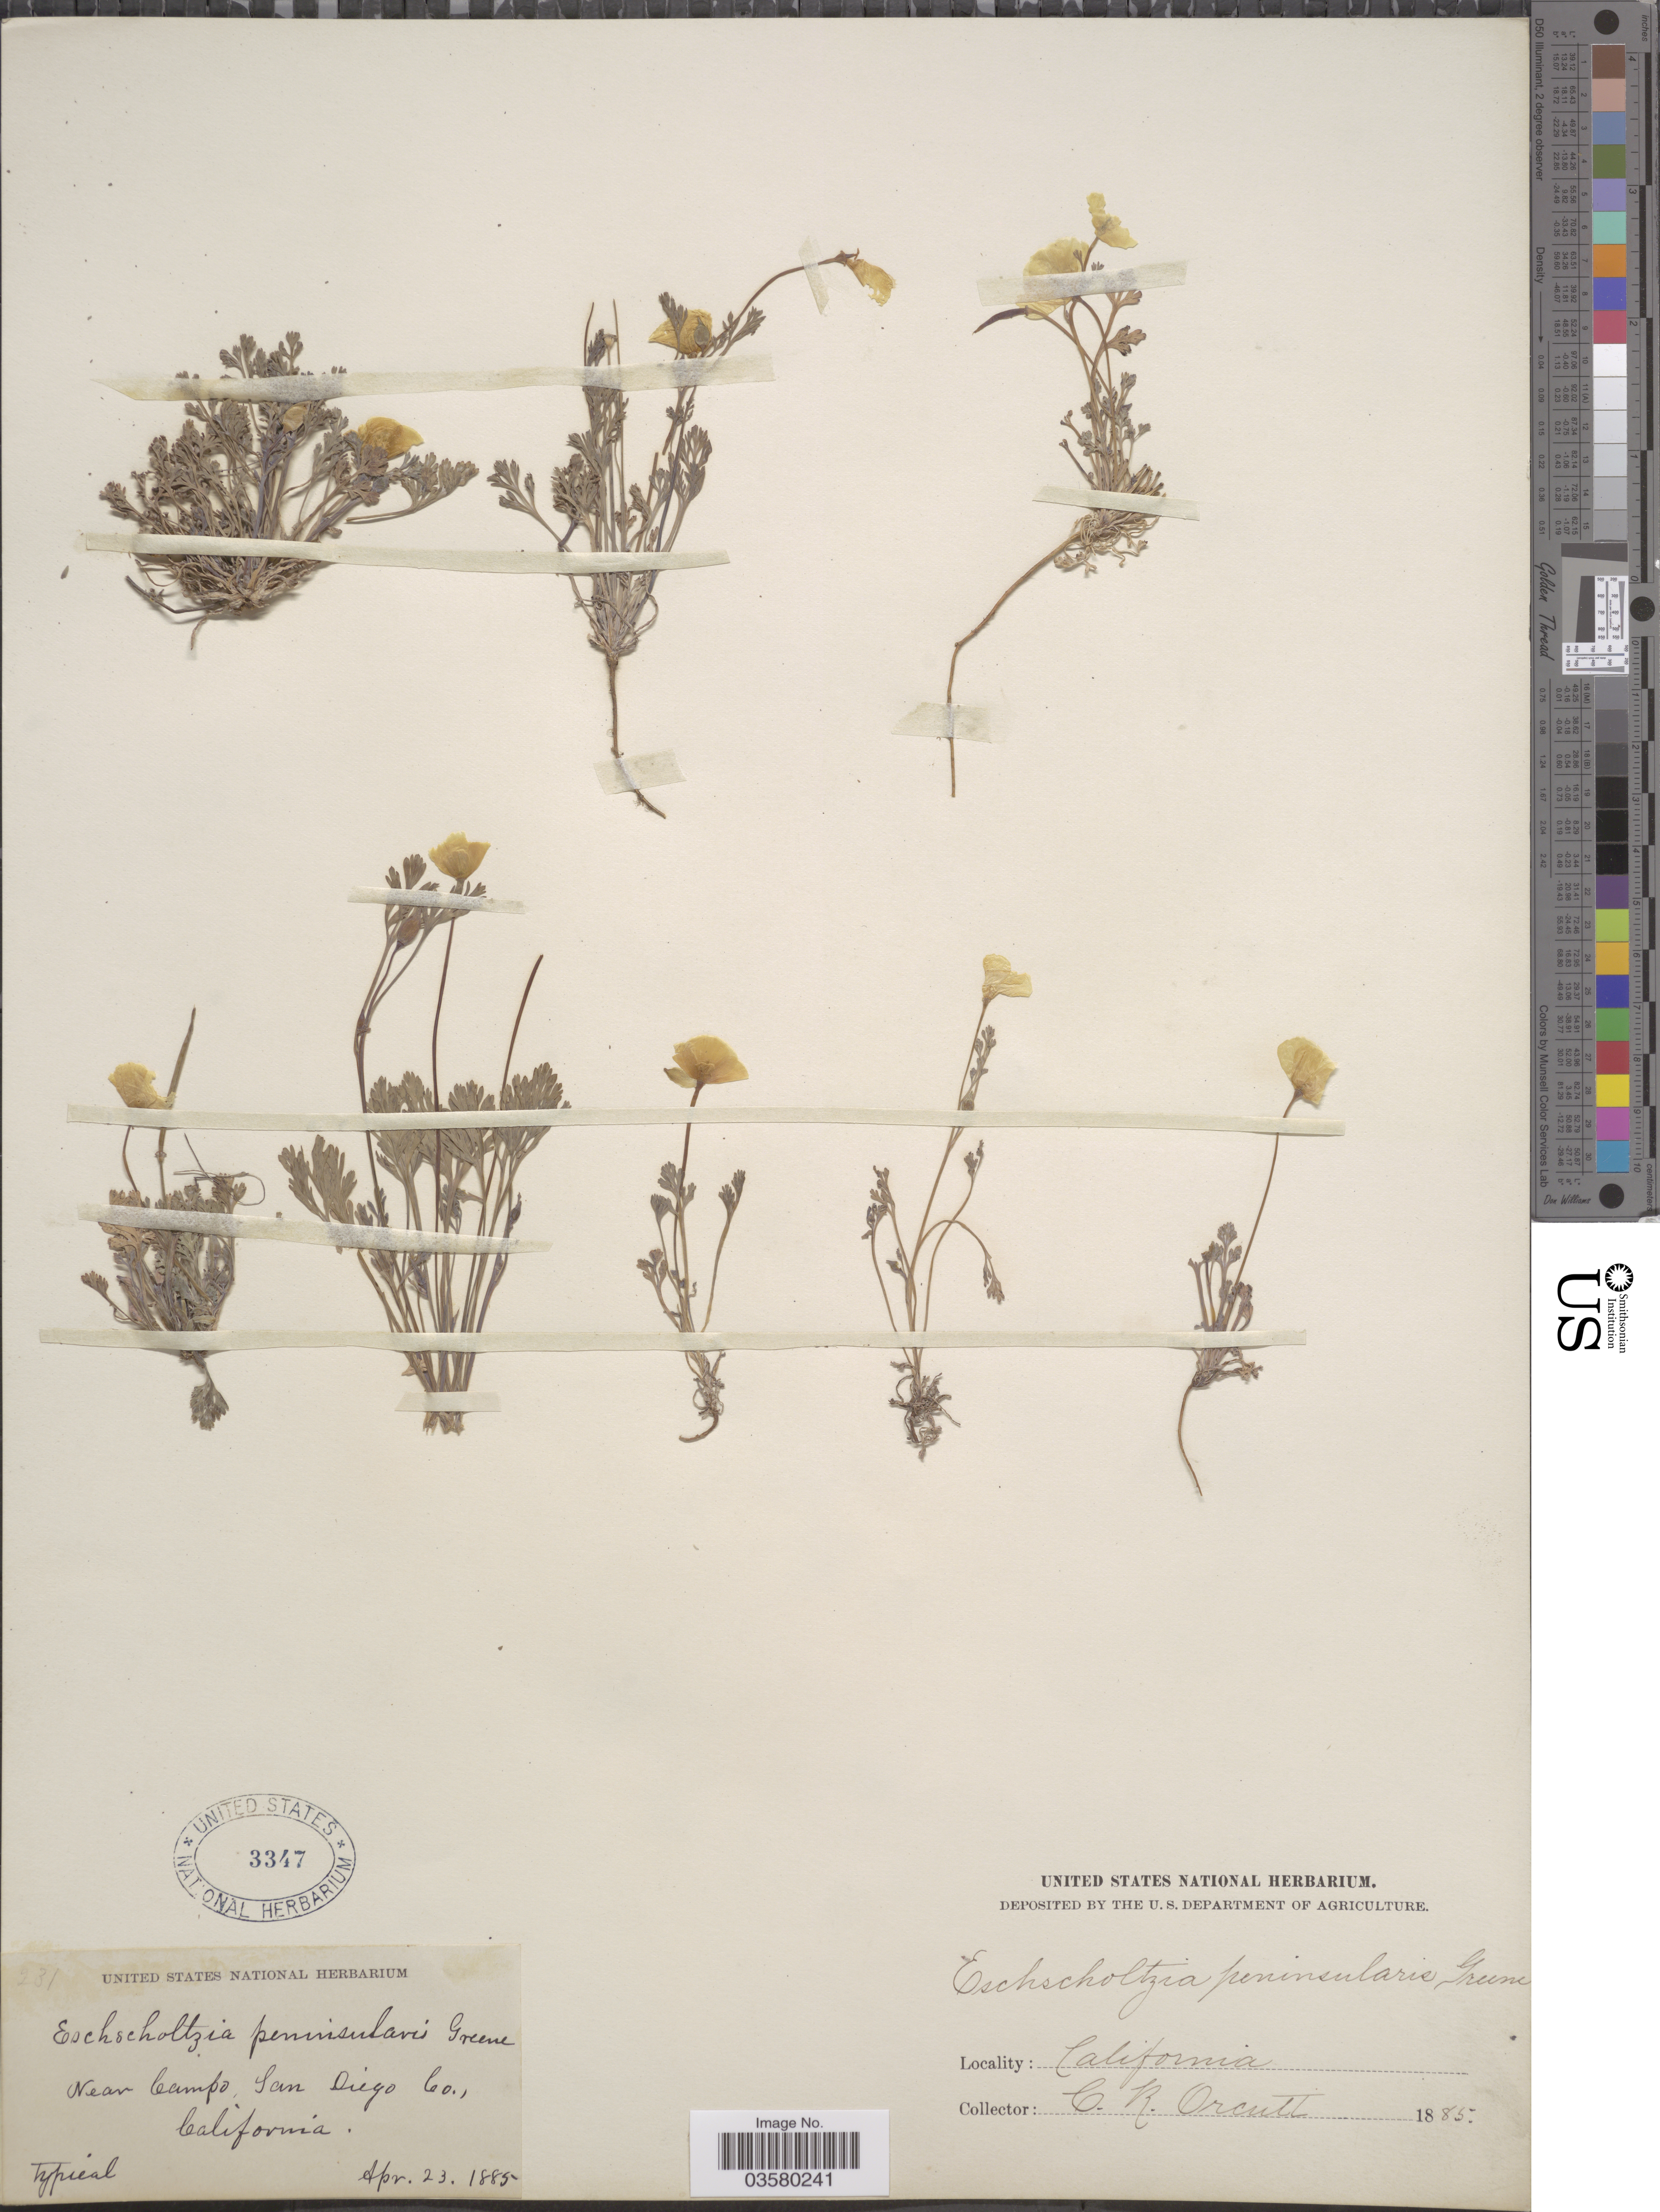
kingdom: Plantae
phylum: Tracheophyta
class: Magnoliopsida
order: Ranunculales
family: Papaveraceae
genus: Eschscholzia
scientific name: Eschscholzia californica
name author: Cham.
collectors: C. R. Orcutt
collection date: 1885-04-23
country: United States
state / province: California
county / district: San Diego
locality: Near Campo, San Diego Co.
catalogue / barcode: US 3347